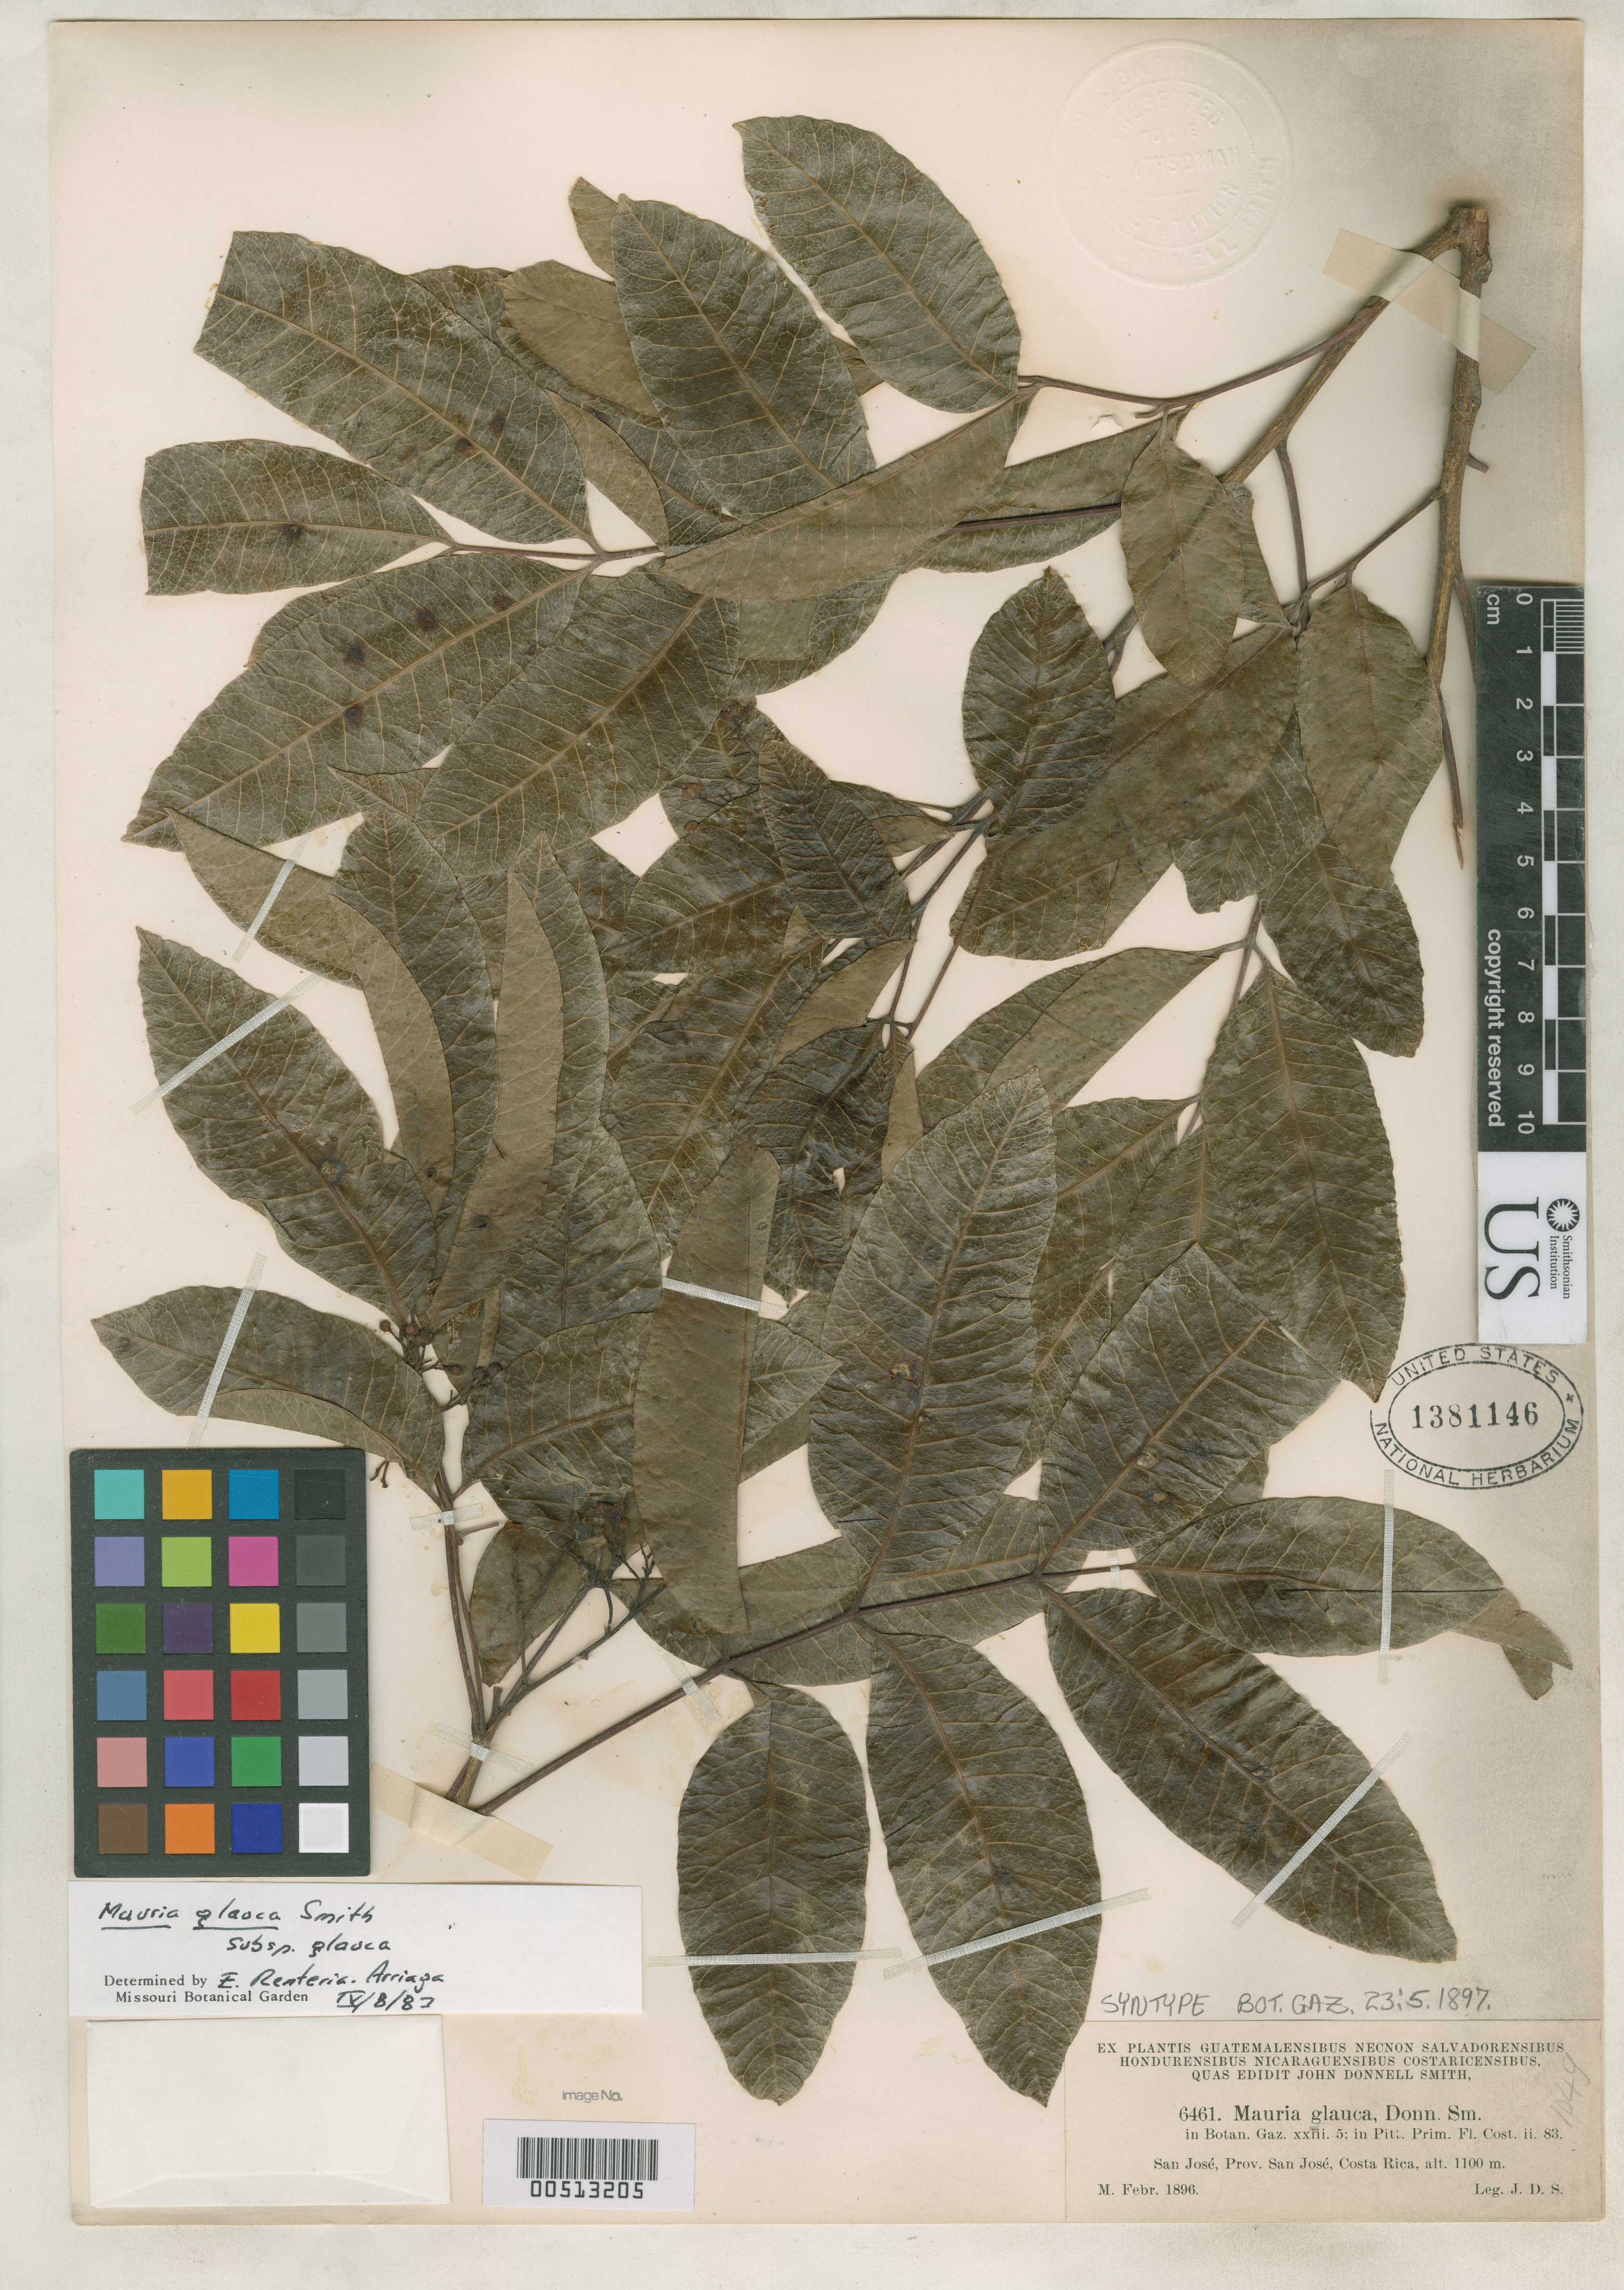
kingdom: Plantae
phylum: Tracheophyta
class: Magnoliopsida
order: Sapindales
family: Anacardiaceae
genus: Mauria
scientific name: Mauria glauca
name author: Donn. Sm.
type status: Syntype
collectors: J. Donnell Smith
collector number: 6461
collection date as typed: Feb 1896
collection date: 1896-02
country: Costa Rica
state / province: San José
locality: San Jose.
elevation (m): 1100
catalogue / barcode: US 1381146